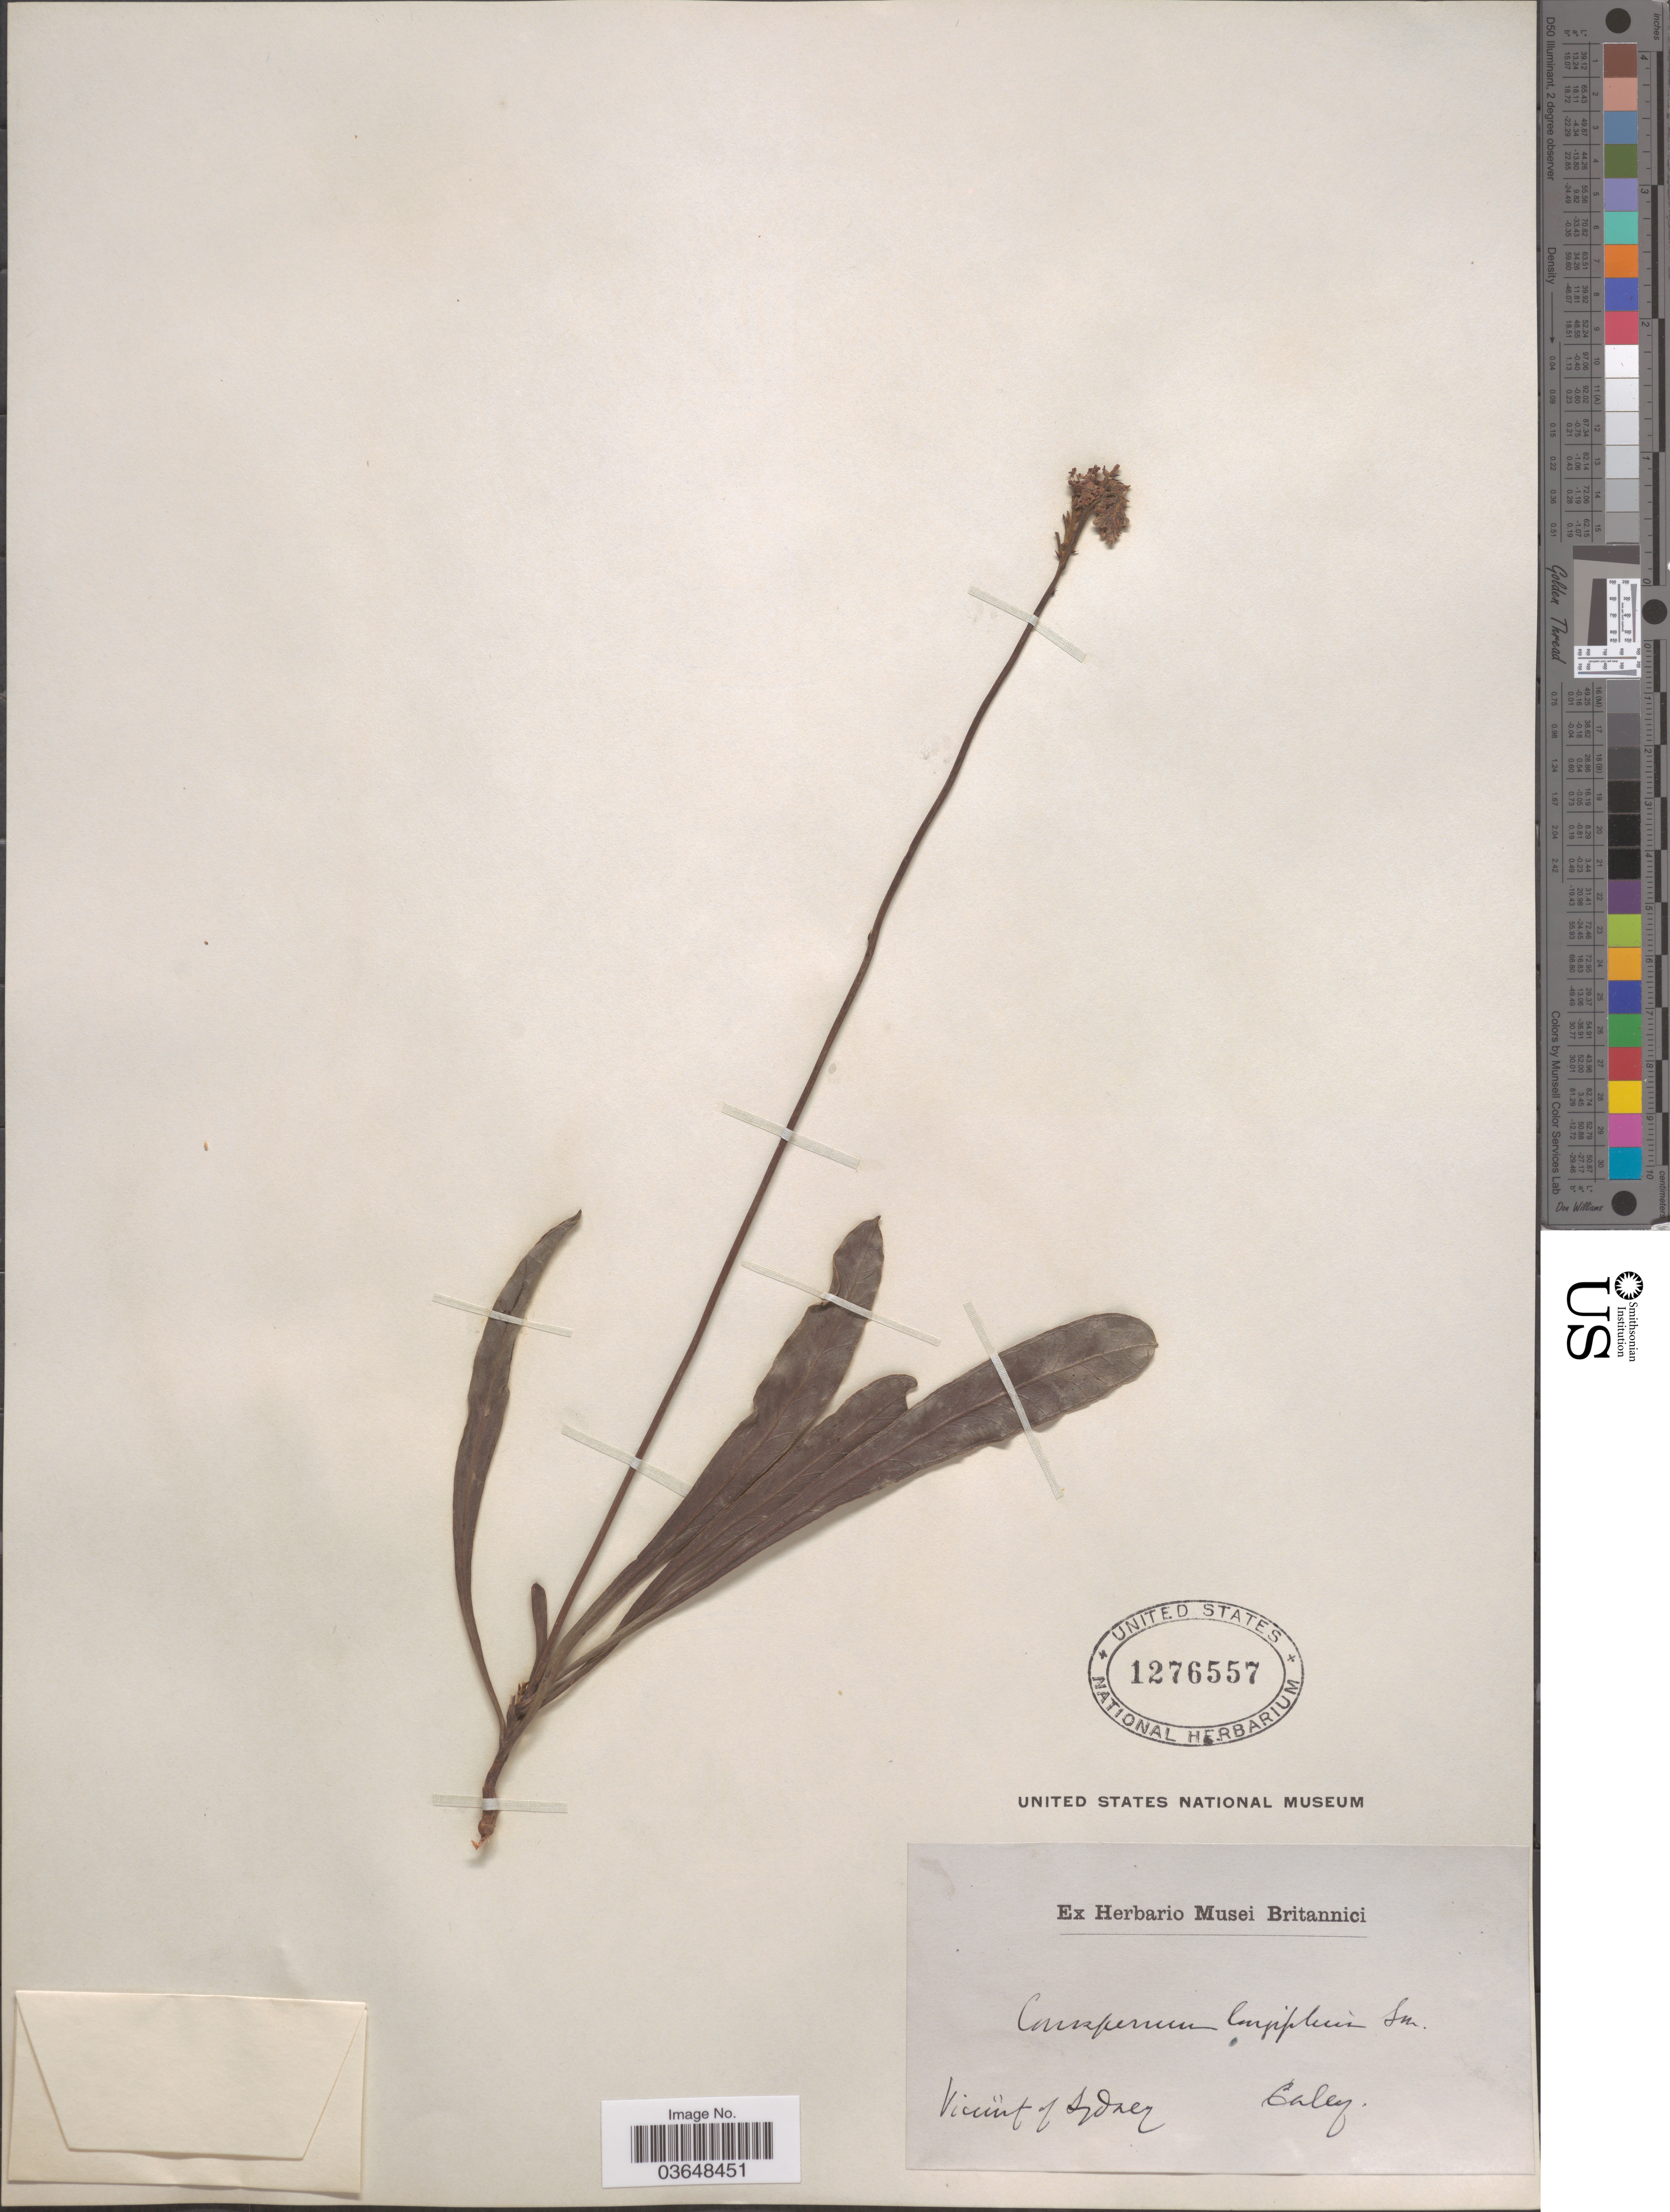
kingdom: Plantae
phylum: Tracheophyta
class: Magnoliopsida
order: Proteales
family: Proteaceae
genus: Conospermum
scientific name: Conospermum longifolium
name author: Sm.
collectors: -. Caley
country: Australia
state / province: New South Wales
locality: Vicinity of Sydney.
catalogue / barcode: US 1276557